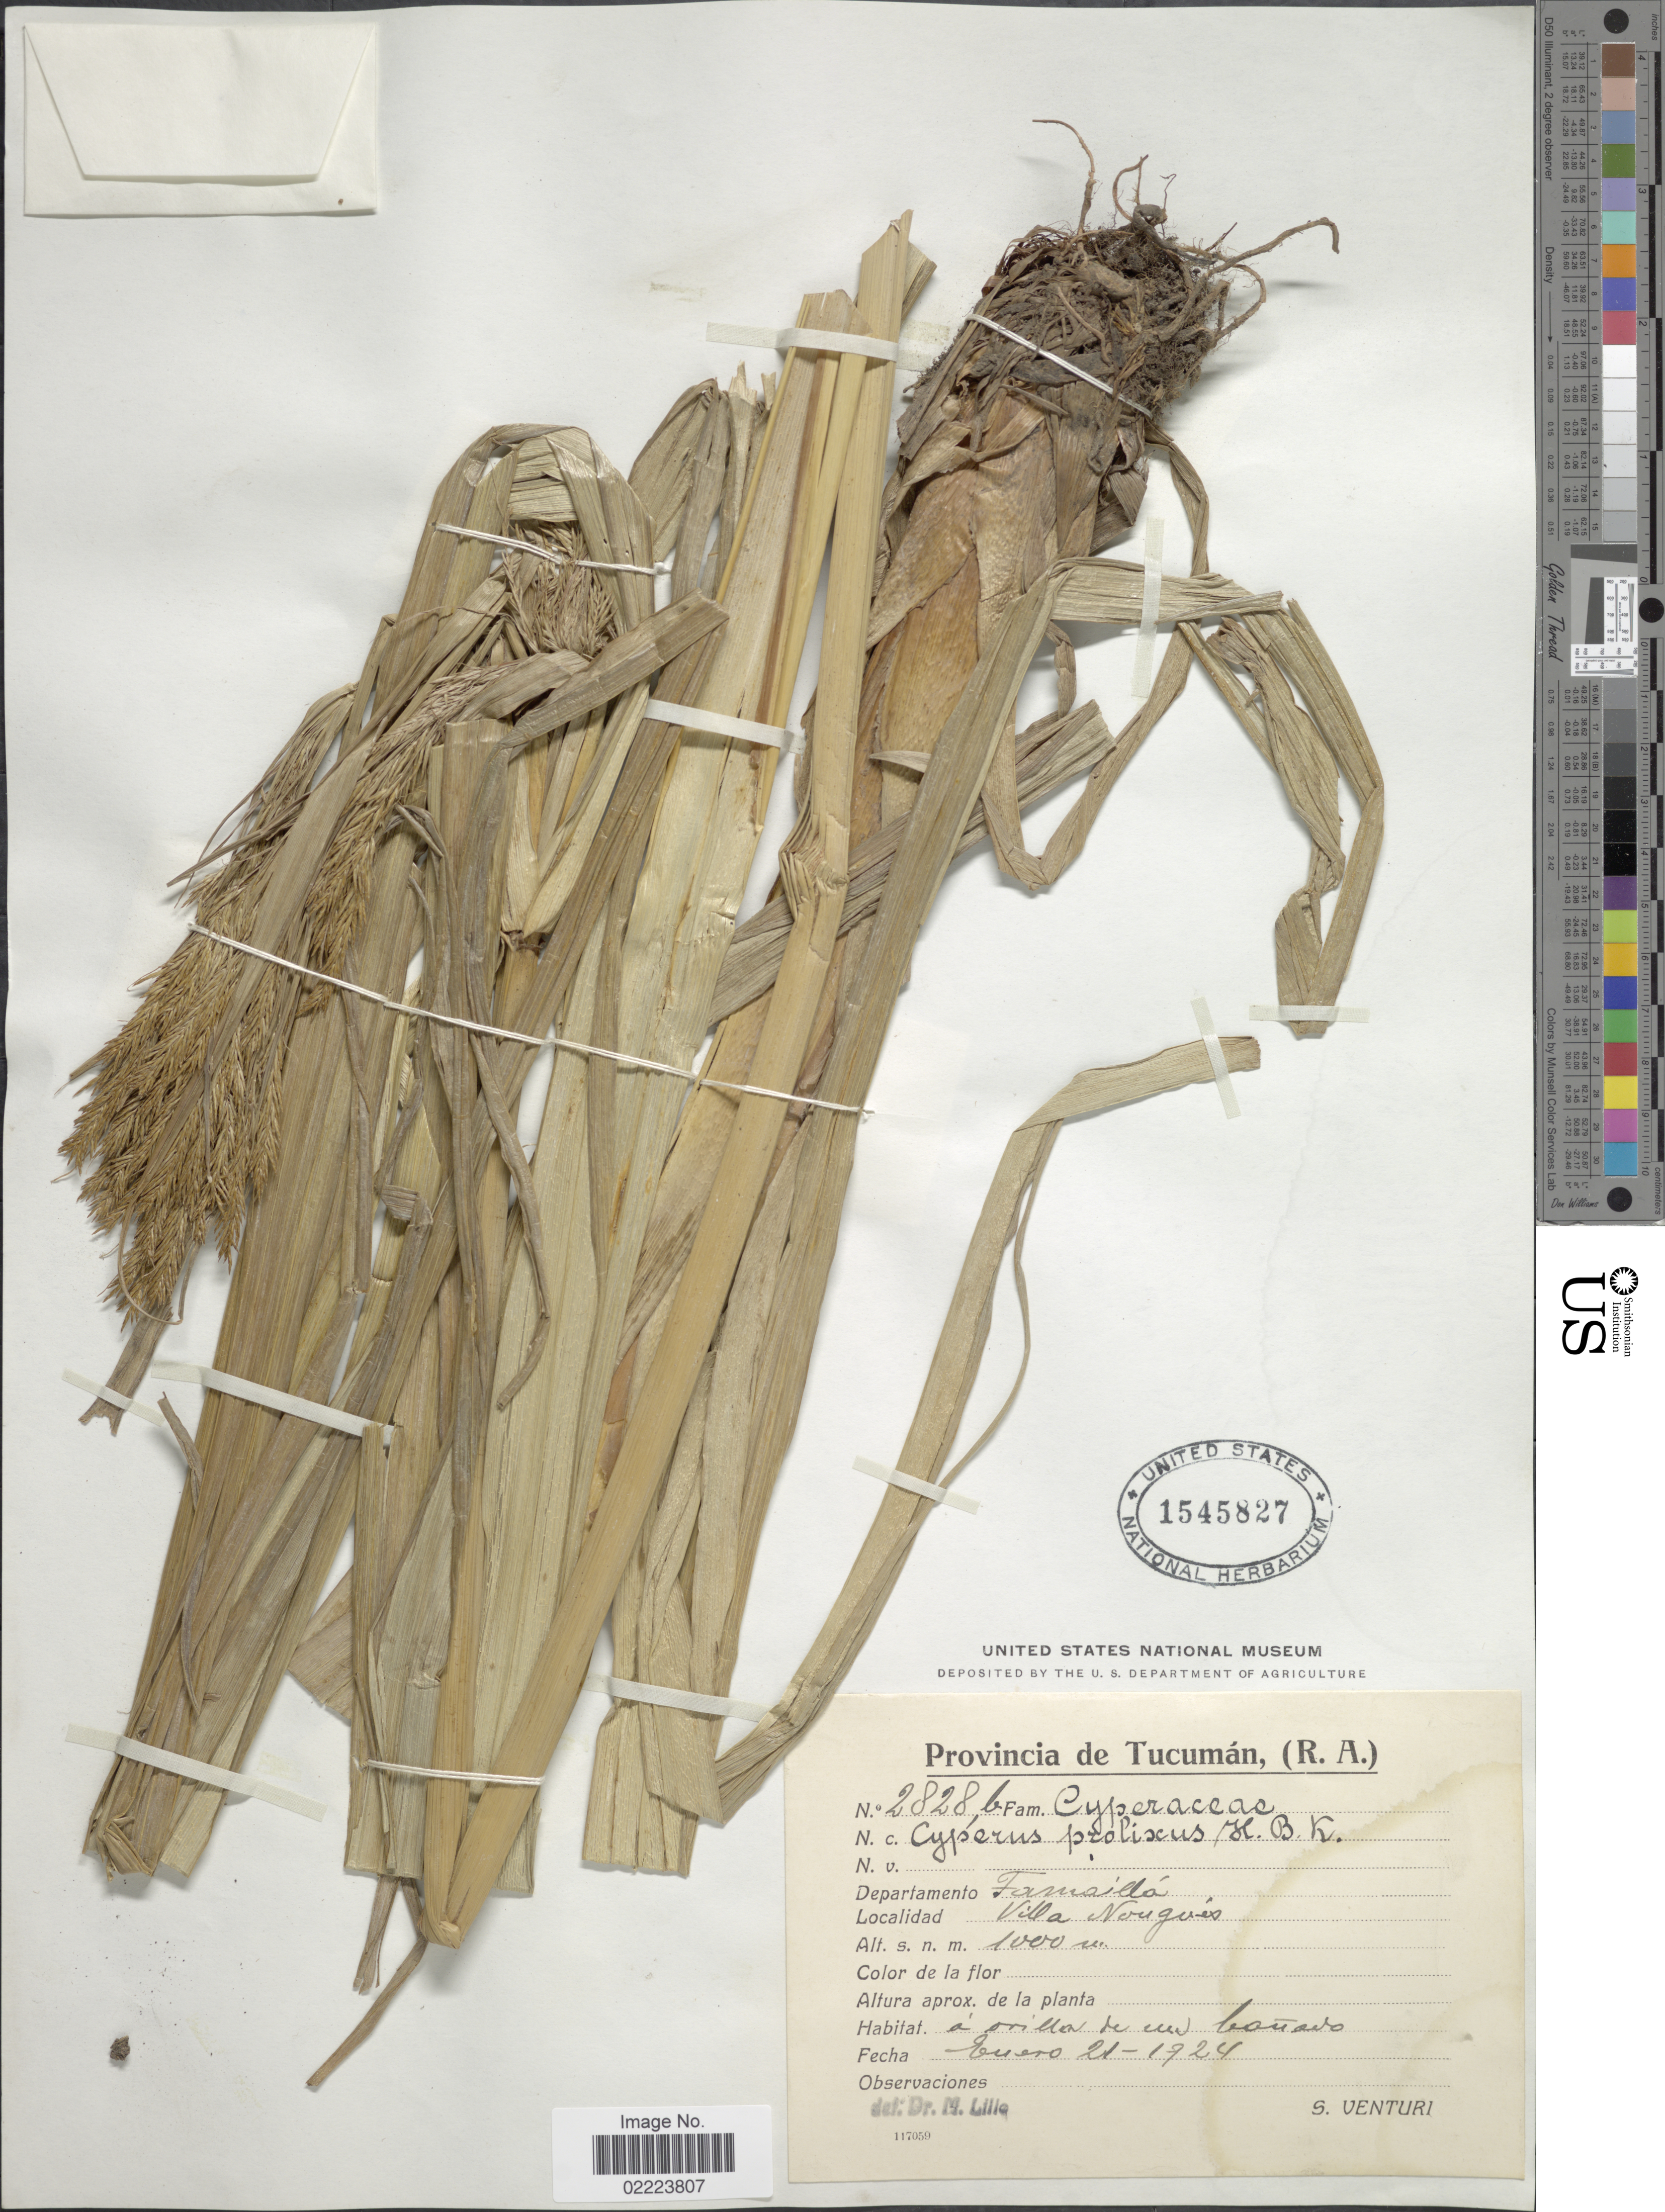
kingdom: Plantae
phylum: Tracheophyta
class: Liliopsida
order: Poales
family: Cyperaceae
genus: Cyperus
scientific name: Cyperus prolixus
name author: Kunth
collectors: S. Venturi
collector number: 2828b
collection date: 1924-01-21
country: Argentina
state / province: Tucuman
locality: (R.A.) Departamento Famailla, Villa Nougues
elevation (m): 1000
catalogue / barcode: US 1545827